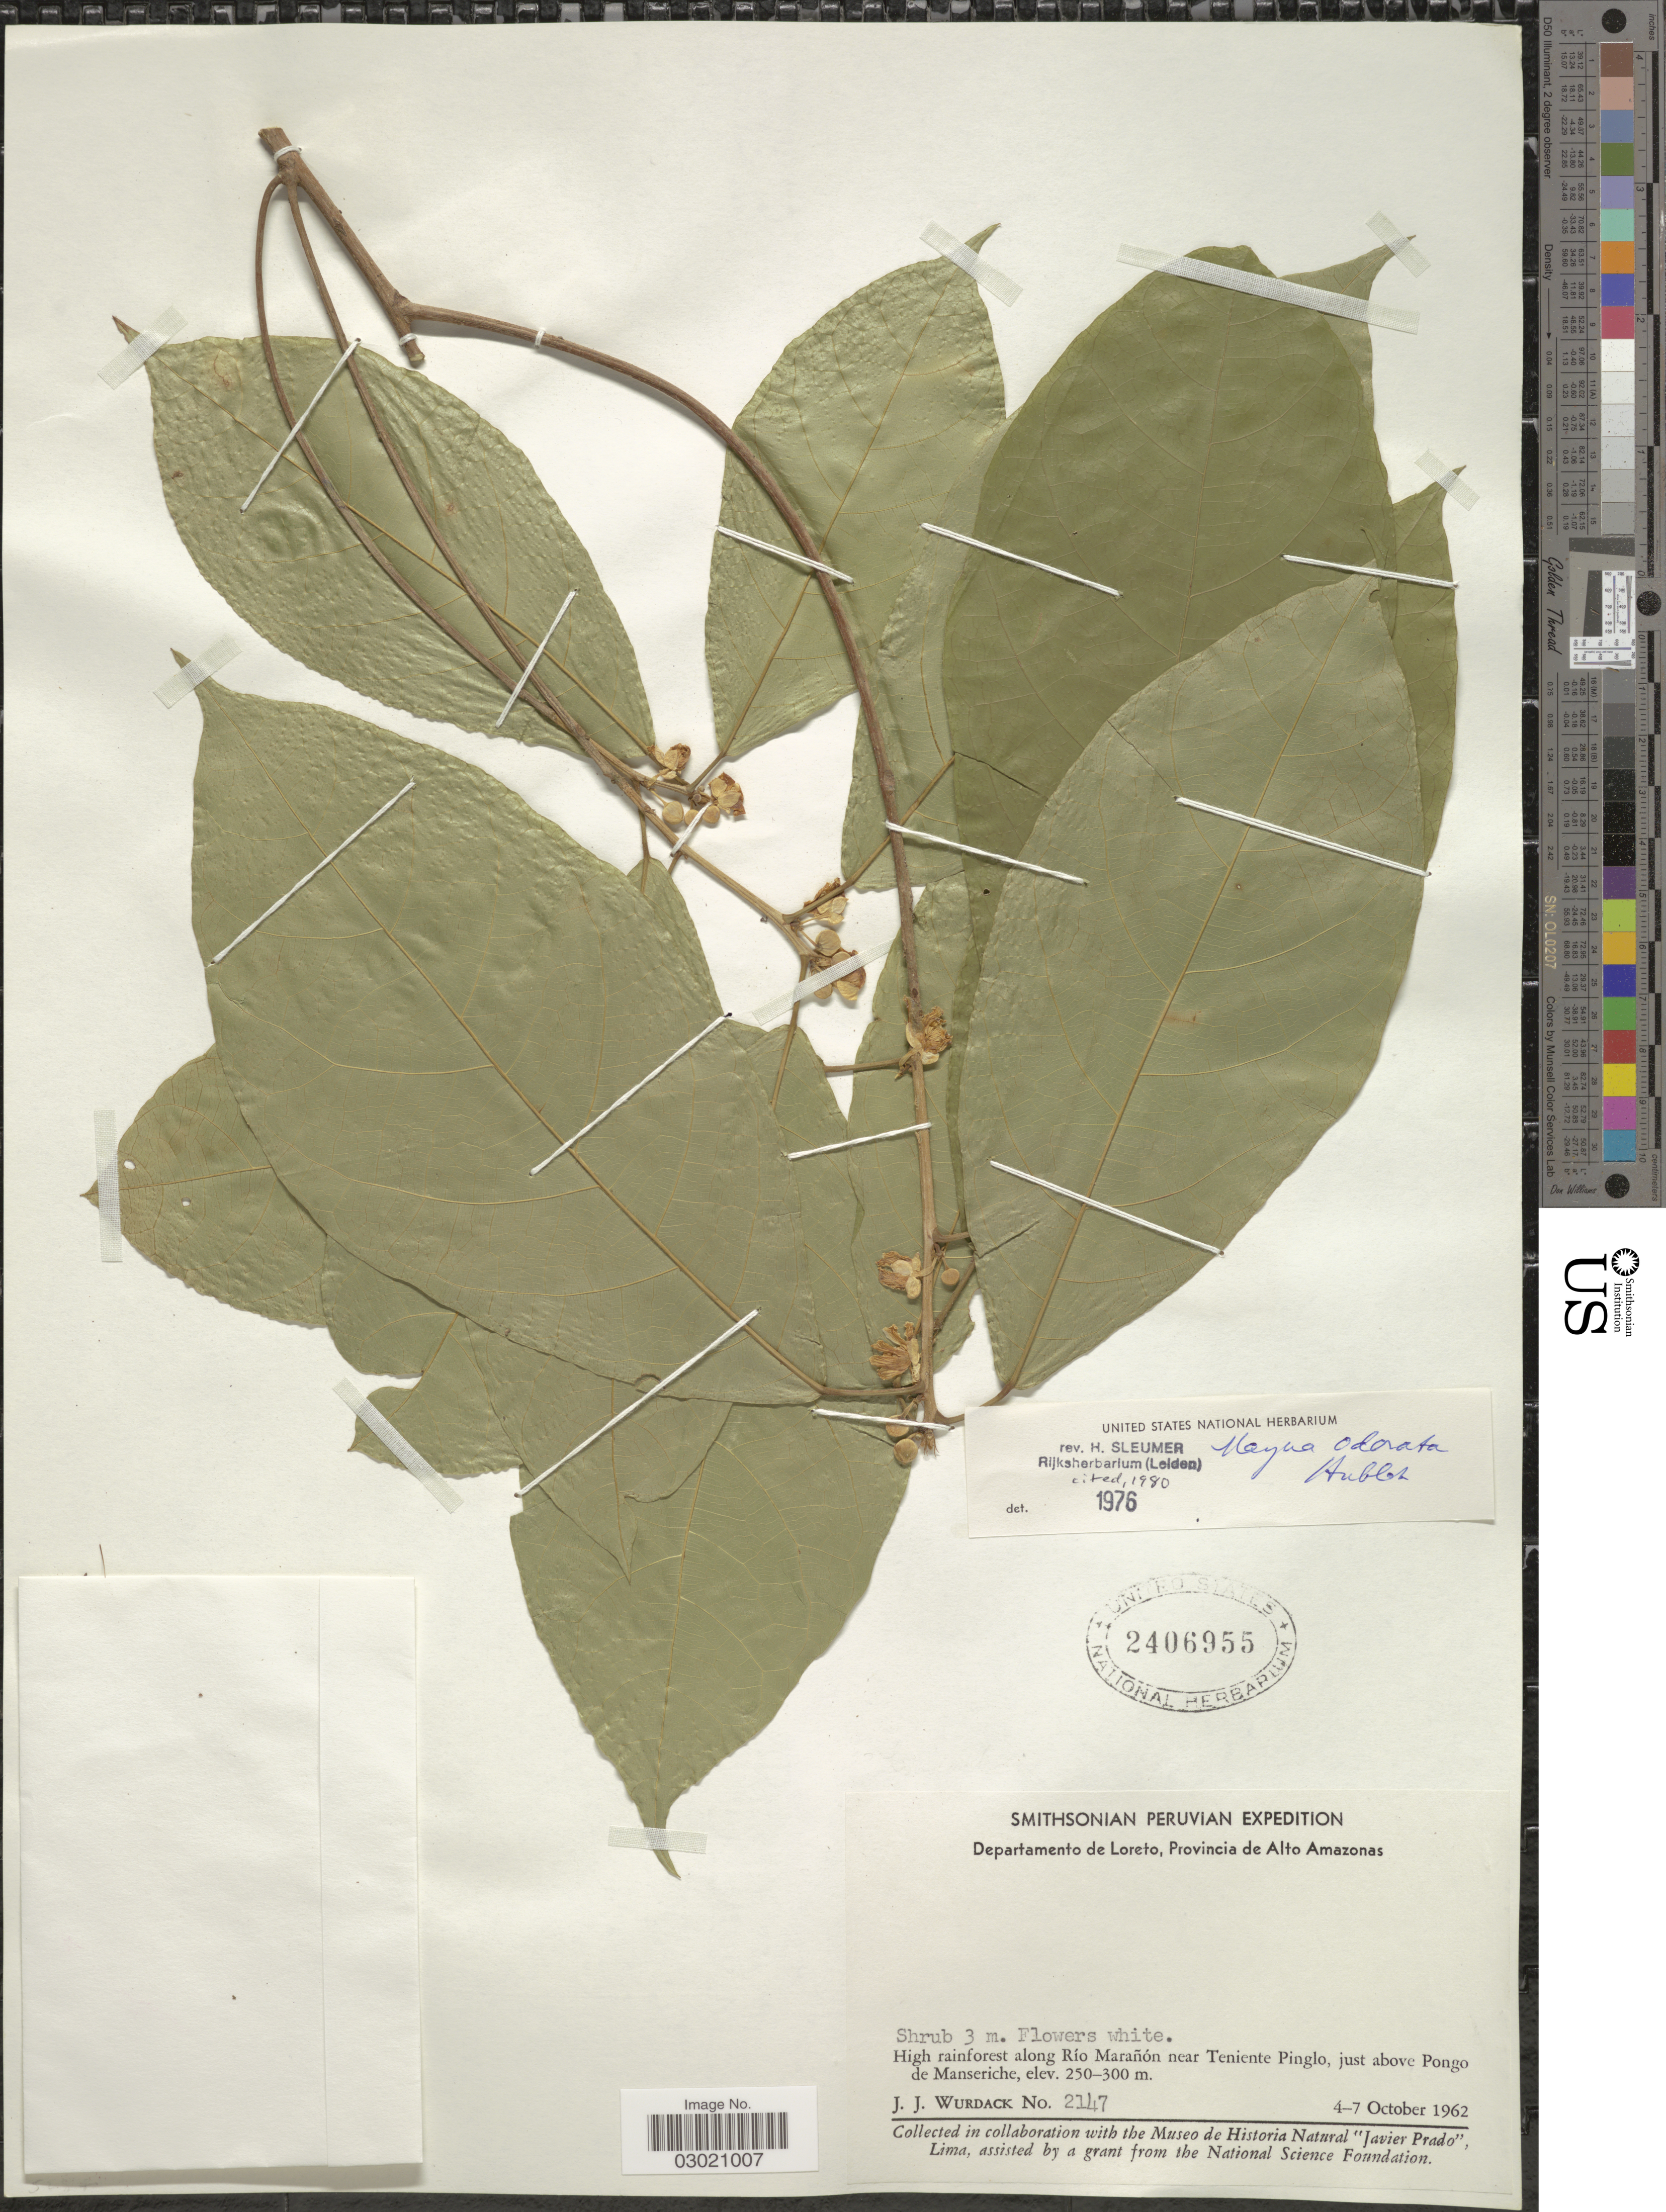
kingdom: Plantae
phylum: Tracheophyta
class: Magnoliopsida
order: Malpighiales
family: Achariaceae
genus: Mayna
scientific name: Mayna odorata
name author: Aubl.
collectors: J. J. Wurdack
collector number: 2147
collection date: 1962-10-04/1962-10-07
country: Peru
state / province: Loreto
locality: Departamento de Loreto, Provincia de Alto Amazonas. High rainforest along Río Marañón near Teniente Pinglo, just above Pongo de Manseriche.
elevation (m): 250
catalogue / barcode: US 2406955